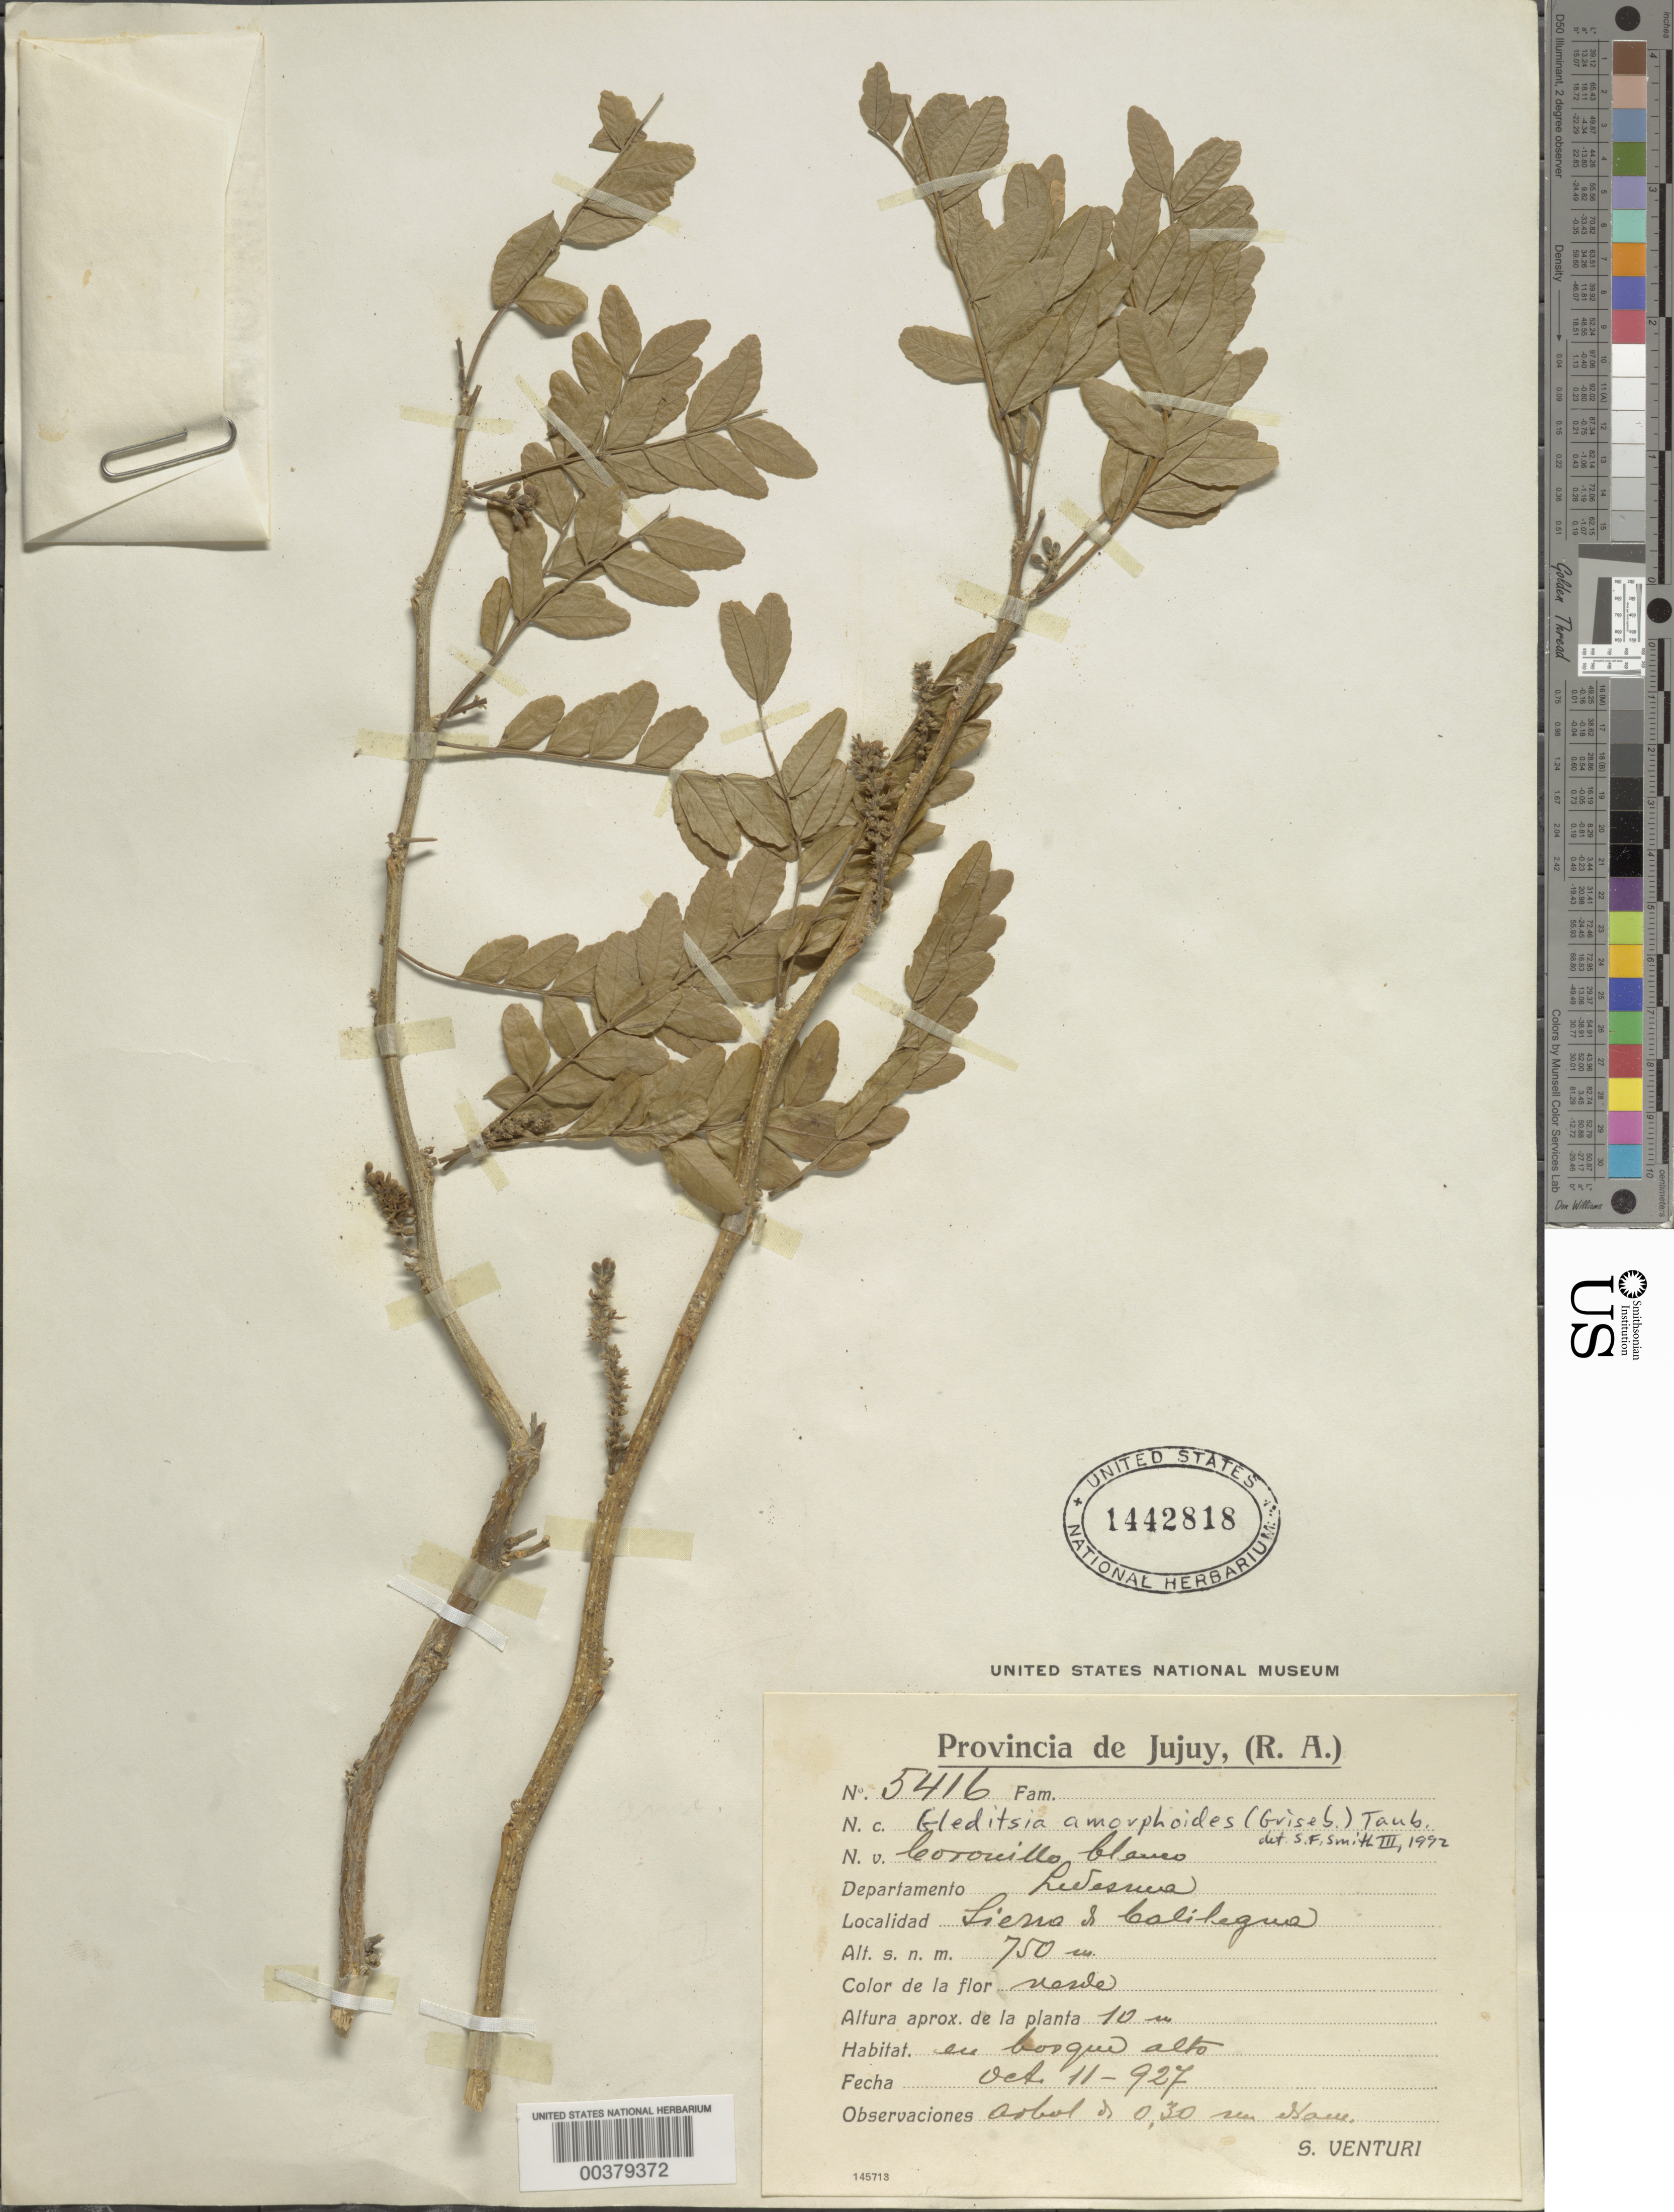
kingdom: Plantae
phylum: Tracheophyta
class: Magnoliopsida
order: Fabales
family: Fabaceae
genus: Gleditsia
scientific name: Gleditsia amorphoides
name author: (Griseb.) Taub.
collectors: S. Venturi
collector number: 5416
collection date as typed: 11 Oct 1927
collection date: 1927-10-11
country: Argentina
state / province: Jujuy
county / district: Ledesma ?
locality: Dept. Ledesuna (?), Sierra de Calilegua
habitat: En bosque alto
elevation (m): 750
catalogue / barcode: US 1442818